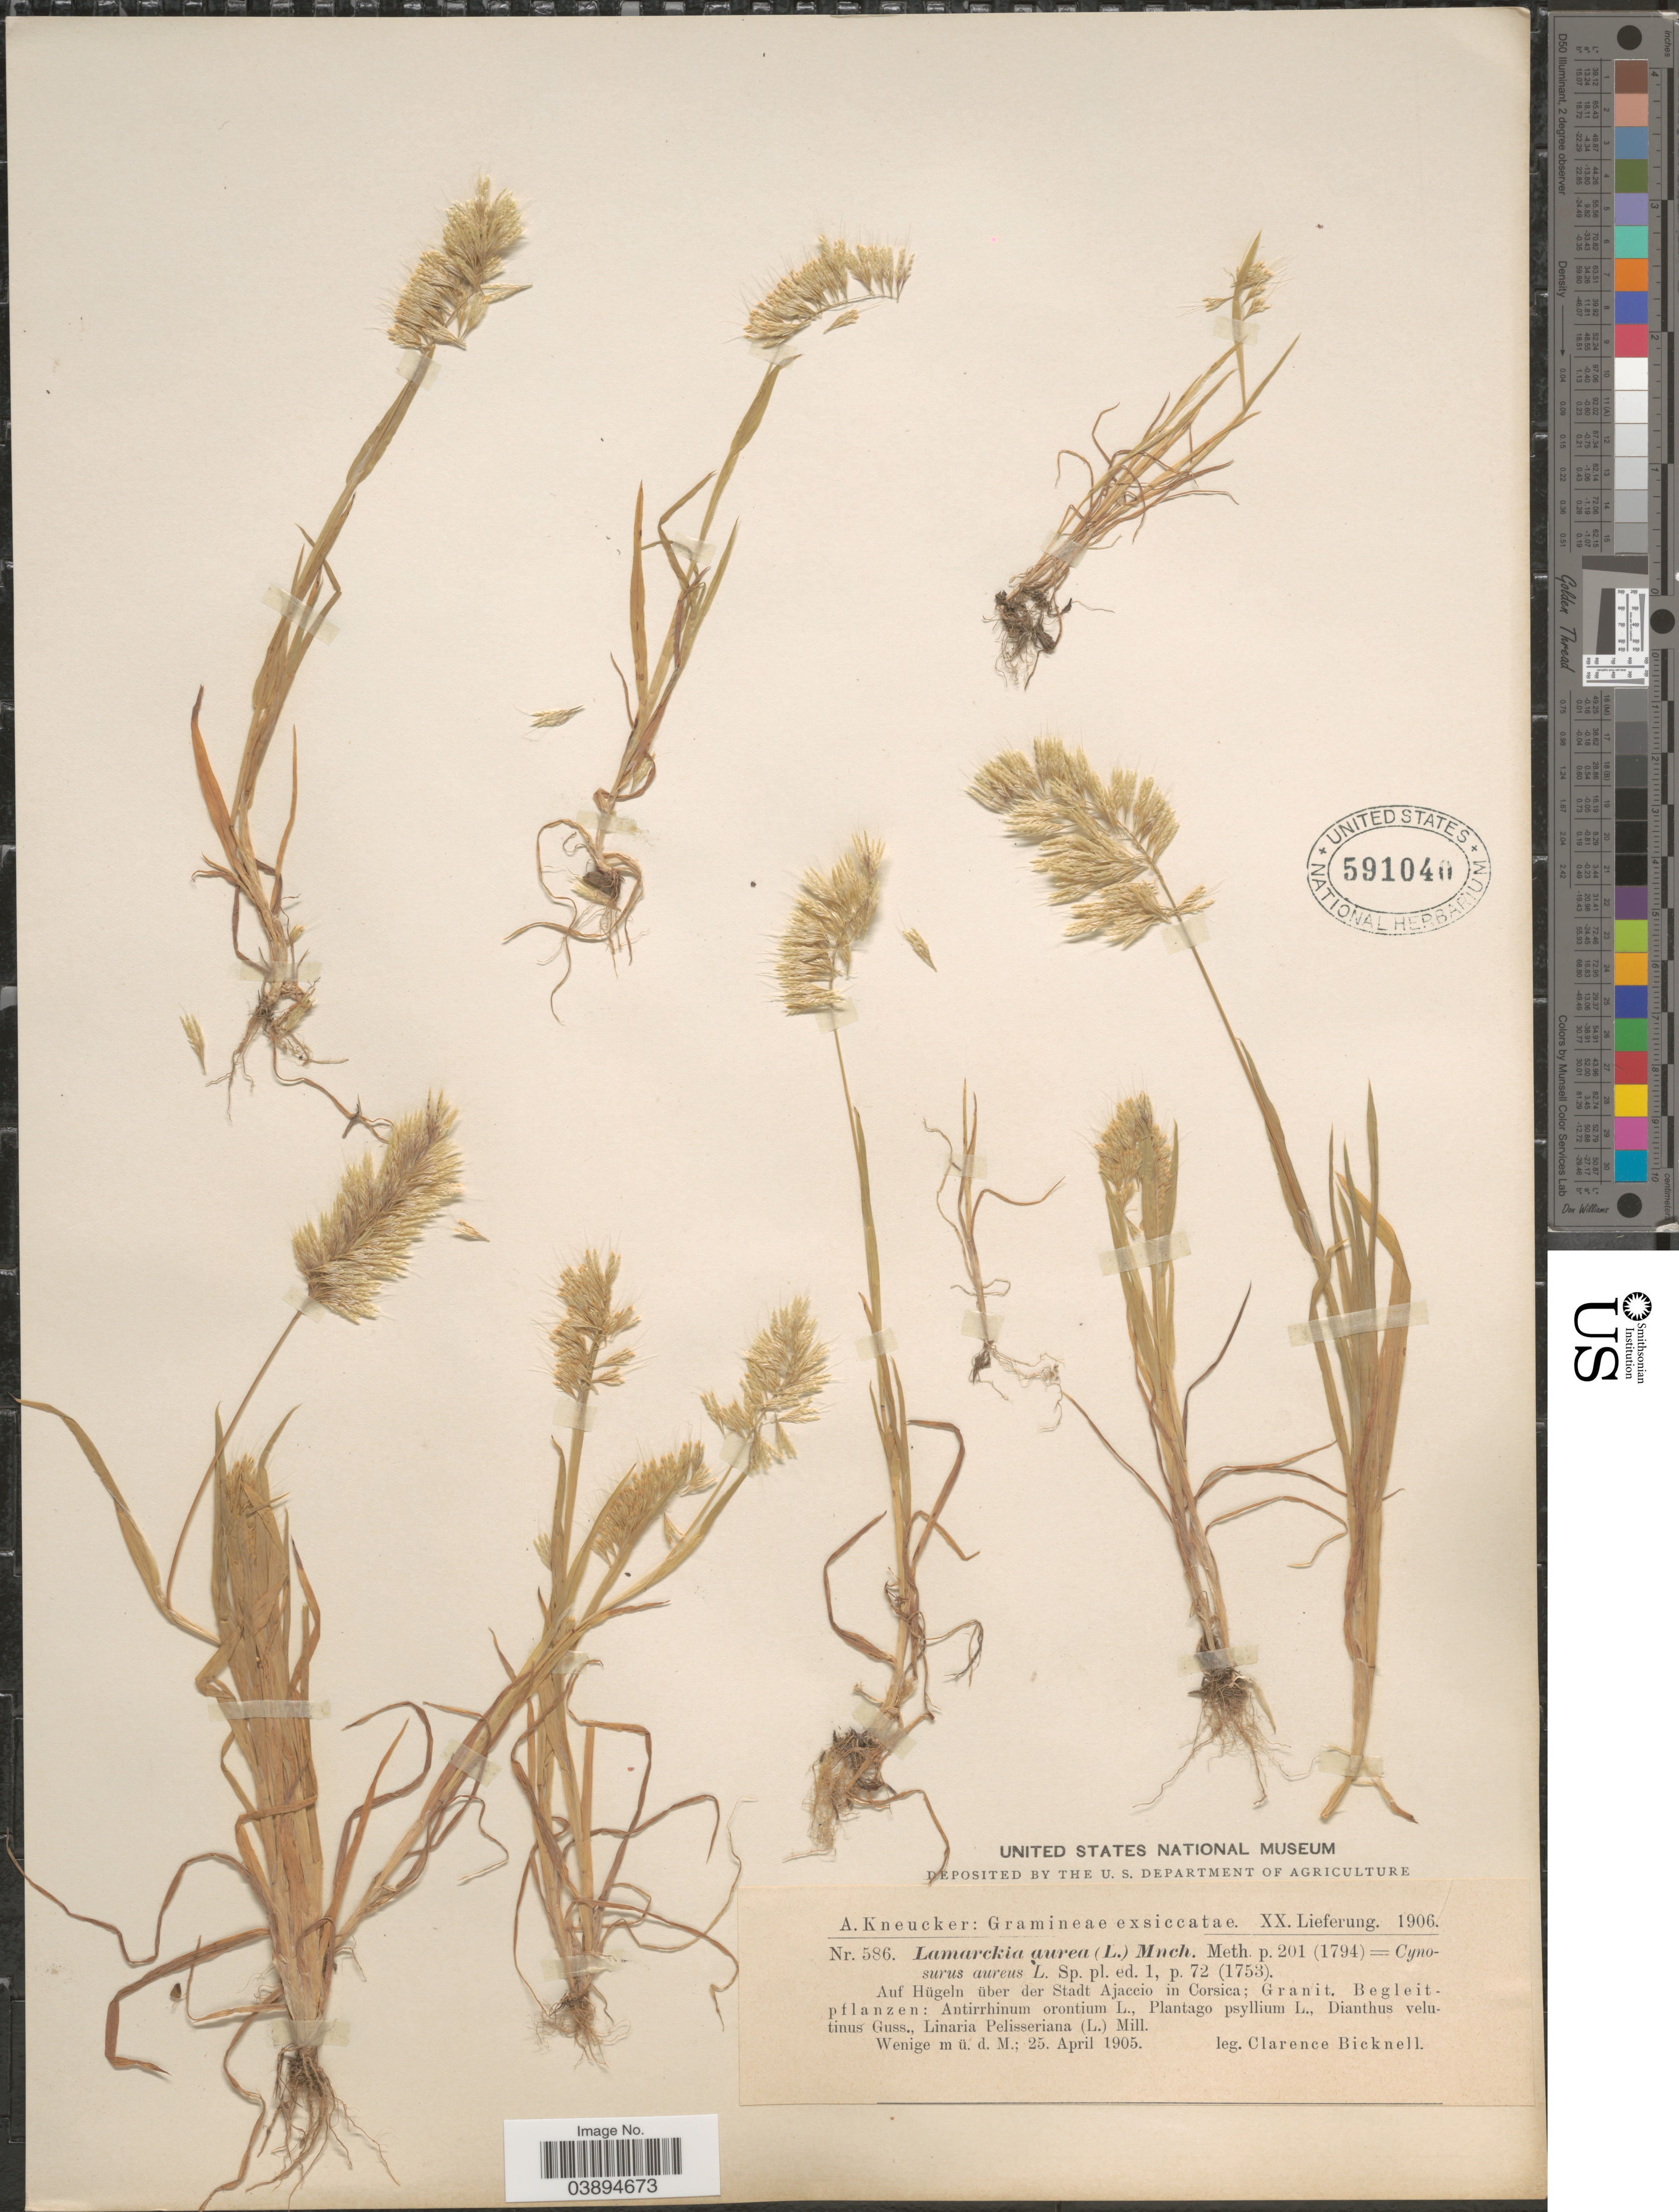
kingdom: Plantae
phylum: Tracheophyta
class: Liliopsida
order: Poales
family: Poaceae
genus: Lamarckia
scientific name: Lamarckia aurea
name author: (L.) Moench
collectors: C. Bicknell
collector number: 586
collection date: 1905-04-25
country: France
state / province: Corsica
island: Corse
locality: Auf Hügen über der Stadt Ajaccio in Corsica; Granit.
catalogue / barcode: US 591040